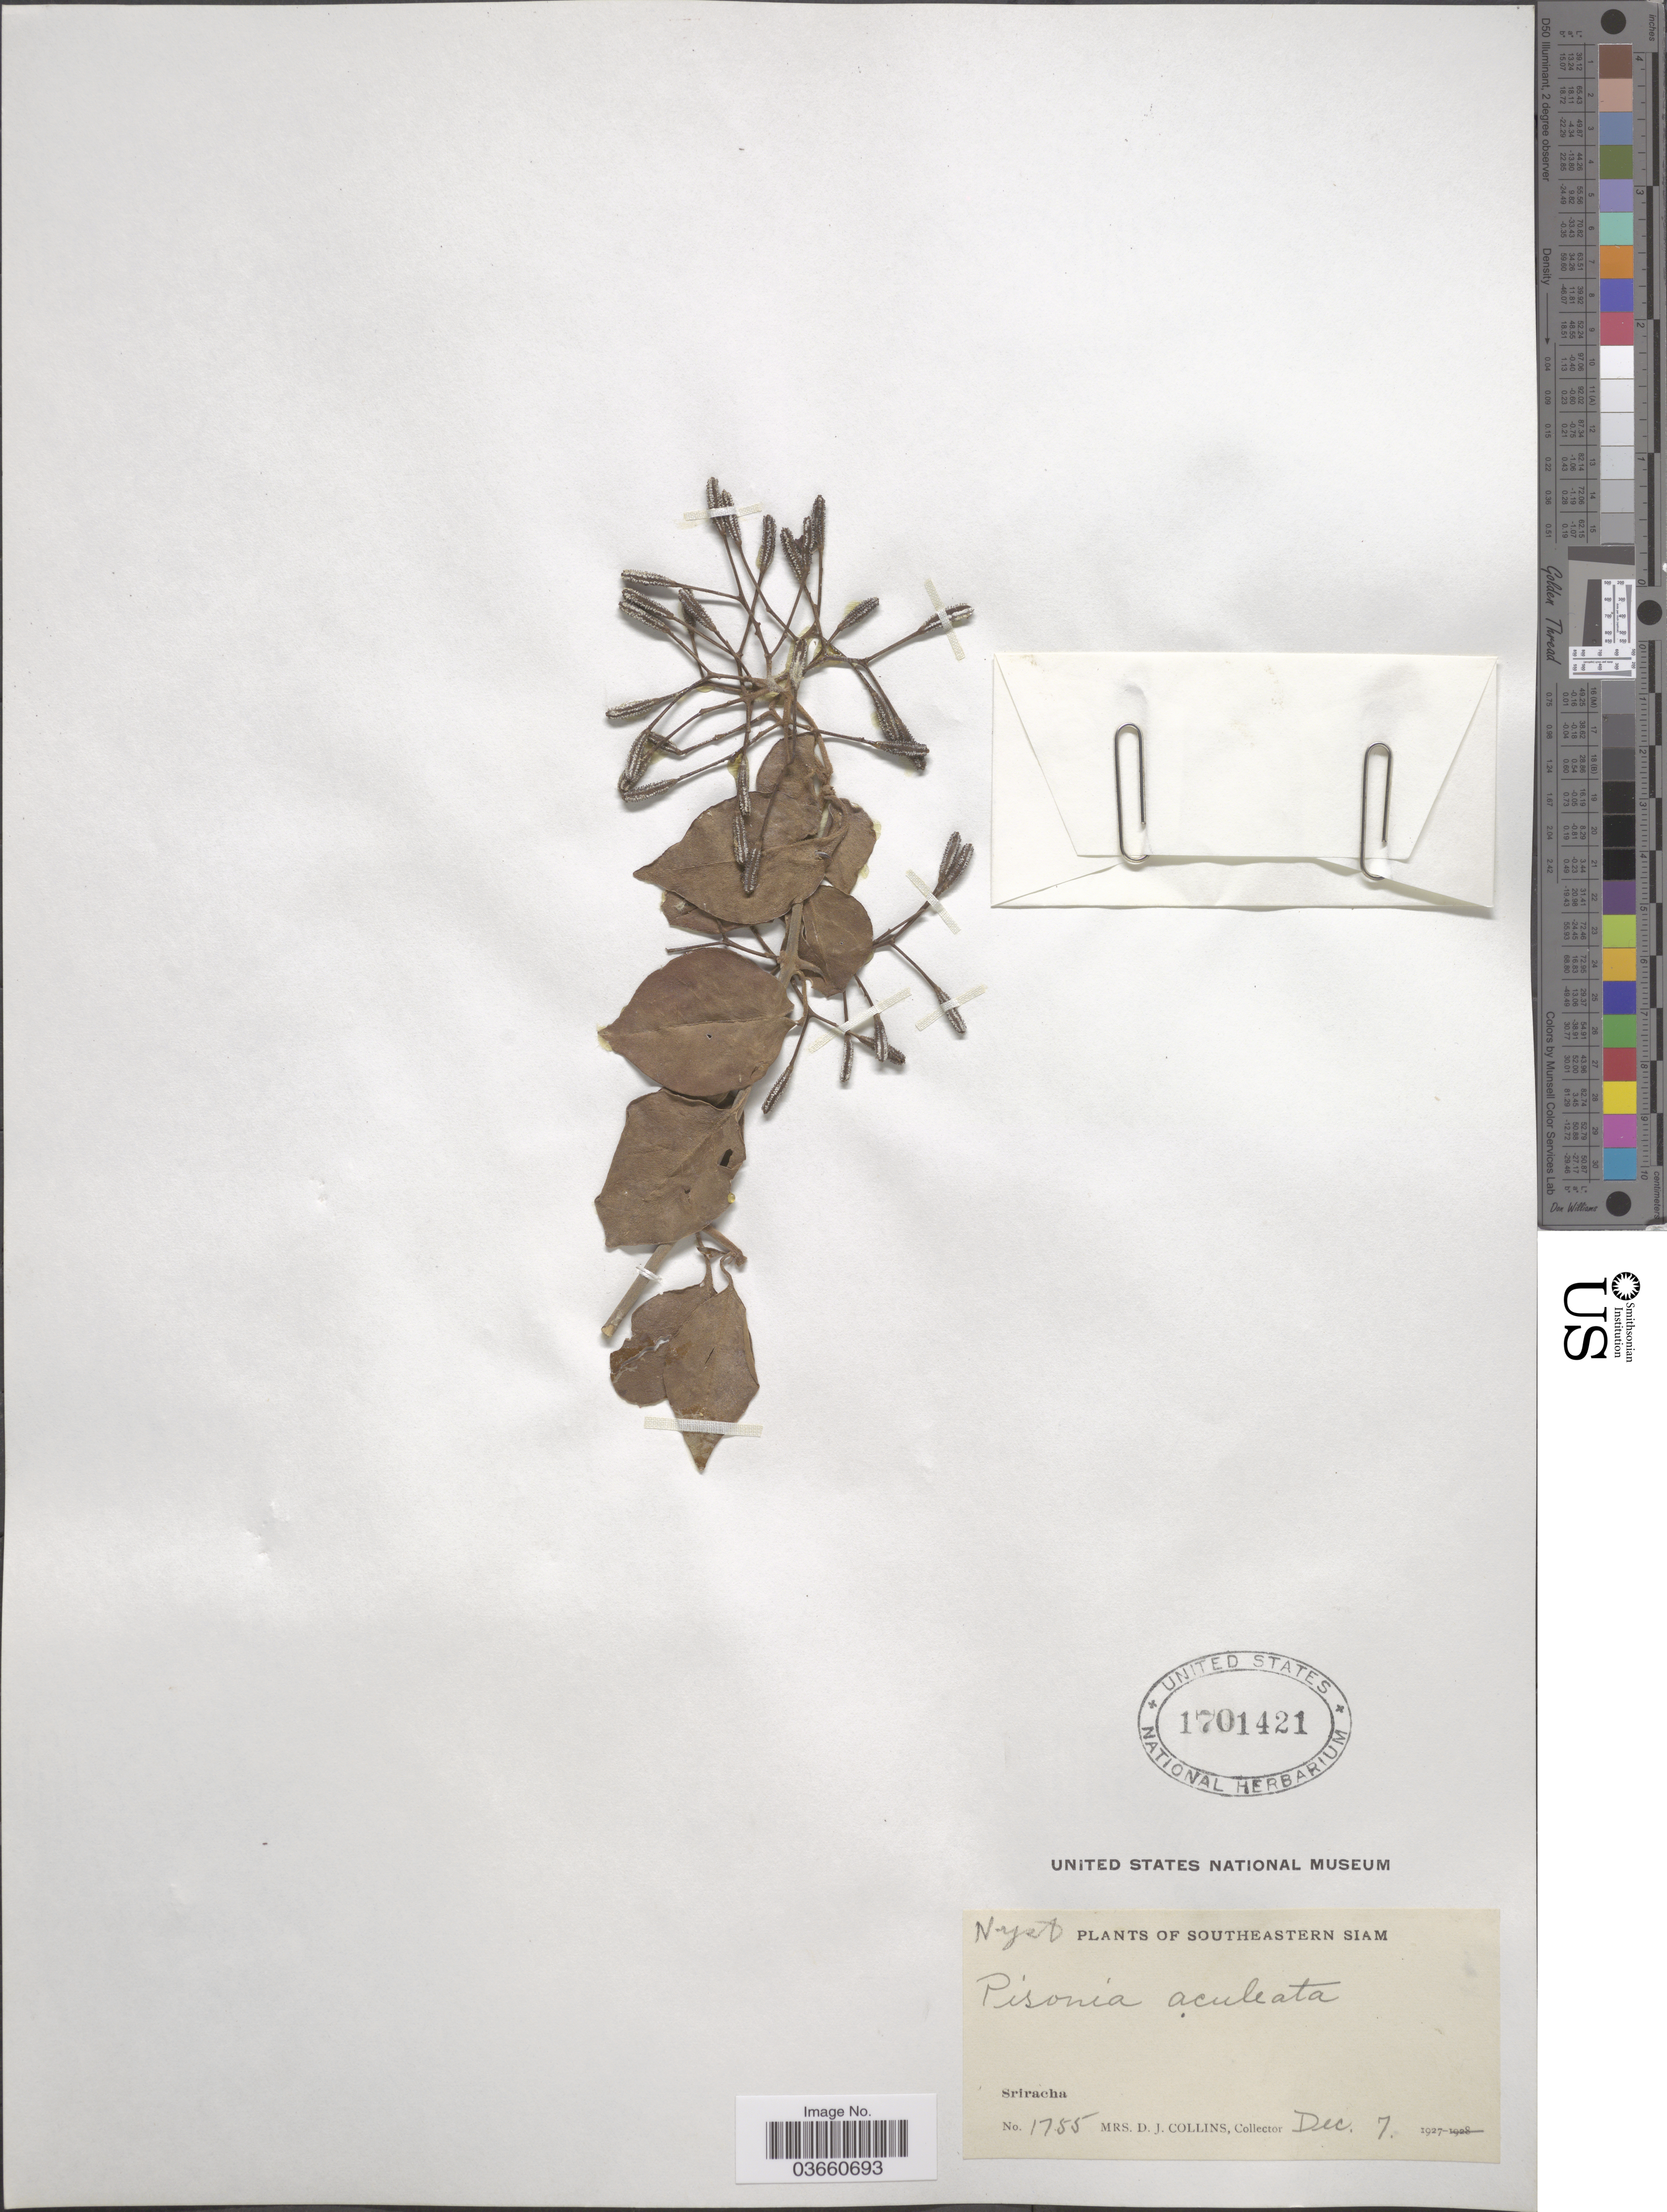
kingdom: Plantae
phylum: Tracheophyta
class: Magnoliopsida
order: Caryophyllales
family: Nyctaginaceae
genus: Pisonia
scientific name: Pisonia aculeata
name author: L.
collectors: Mrs. D. J. Collins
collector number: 1755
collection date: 1927-12-07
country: Thailand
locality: Southeastern Siam. Sriracha.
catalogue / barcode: US 1701421